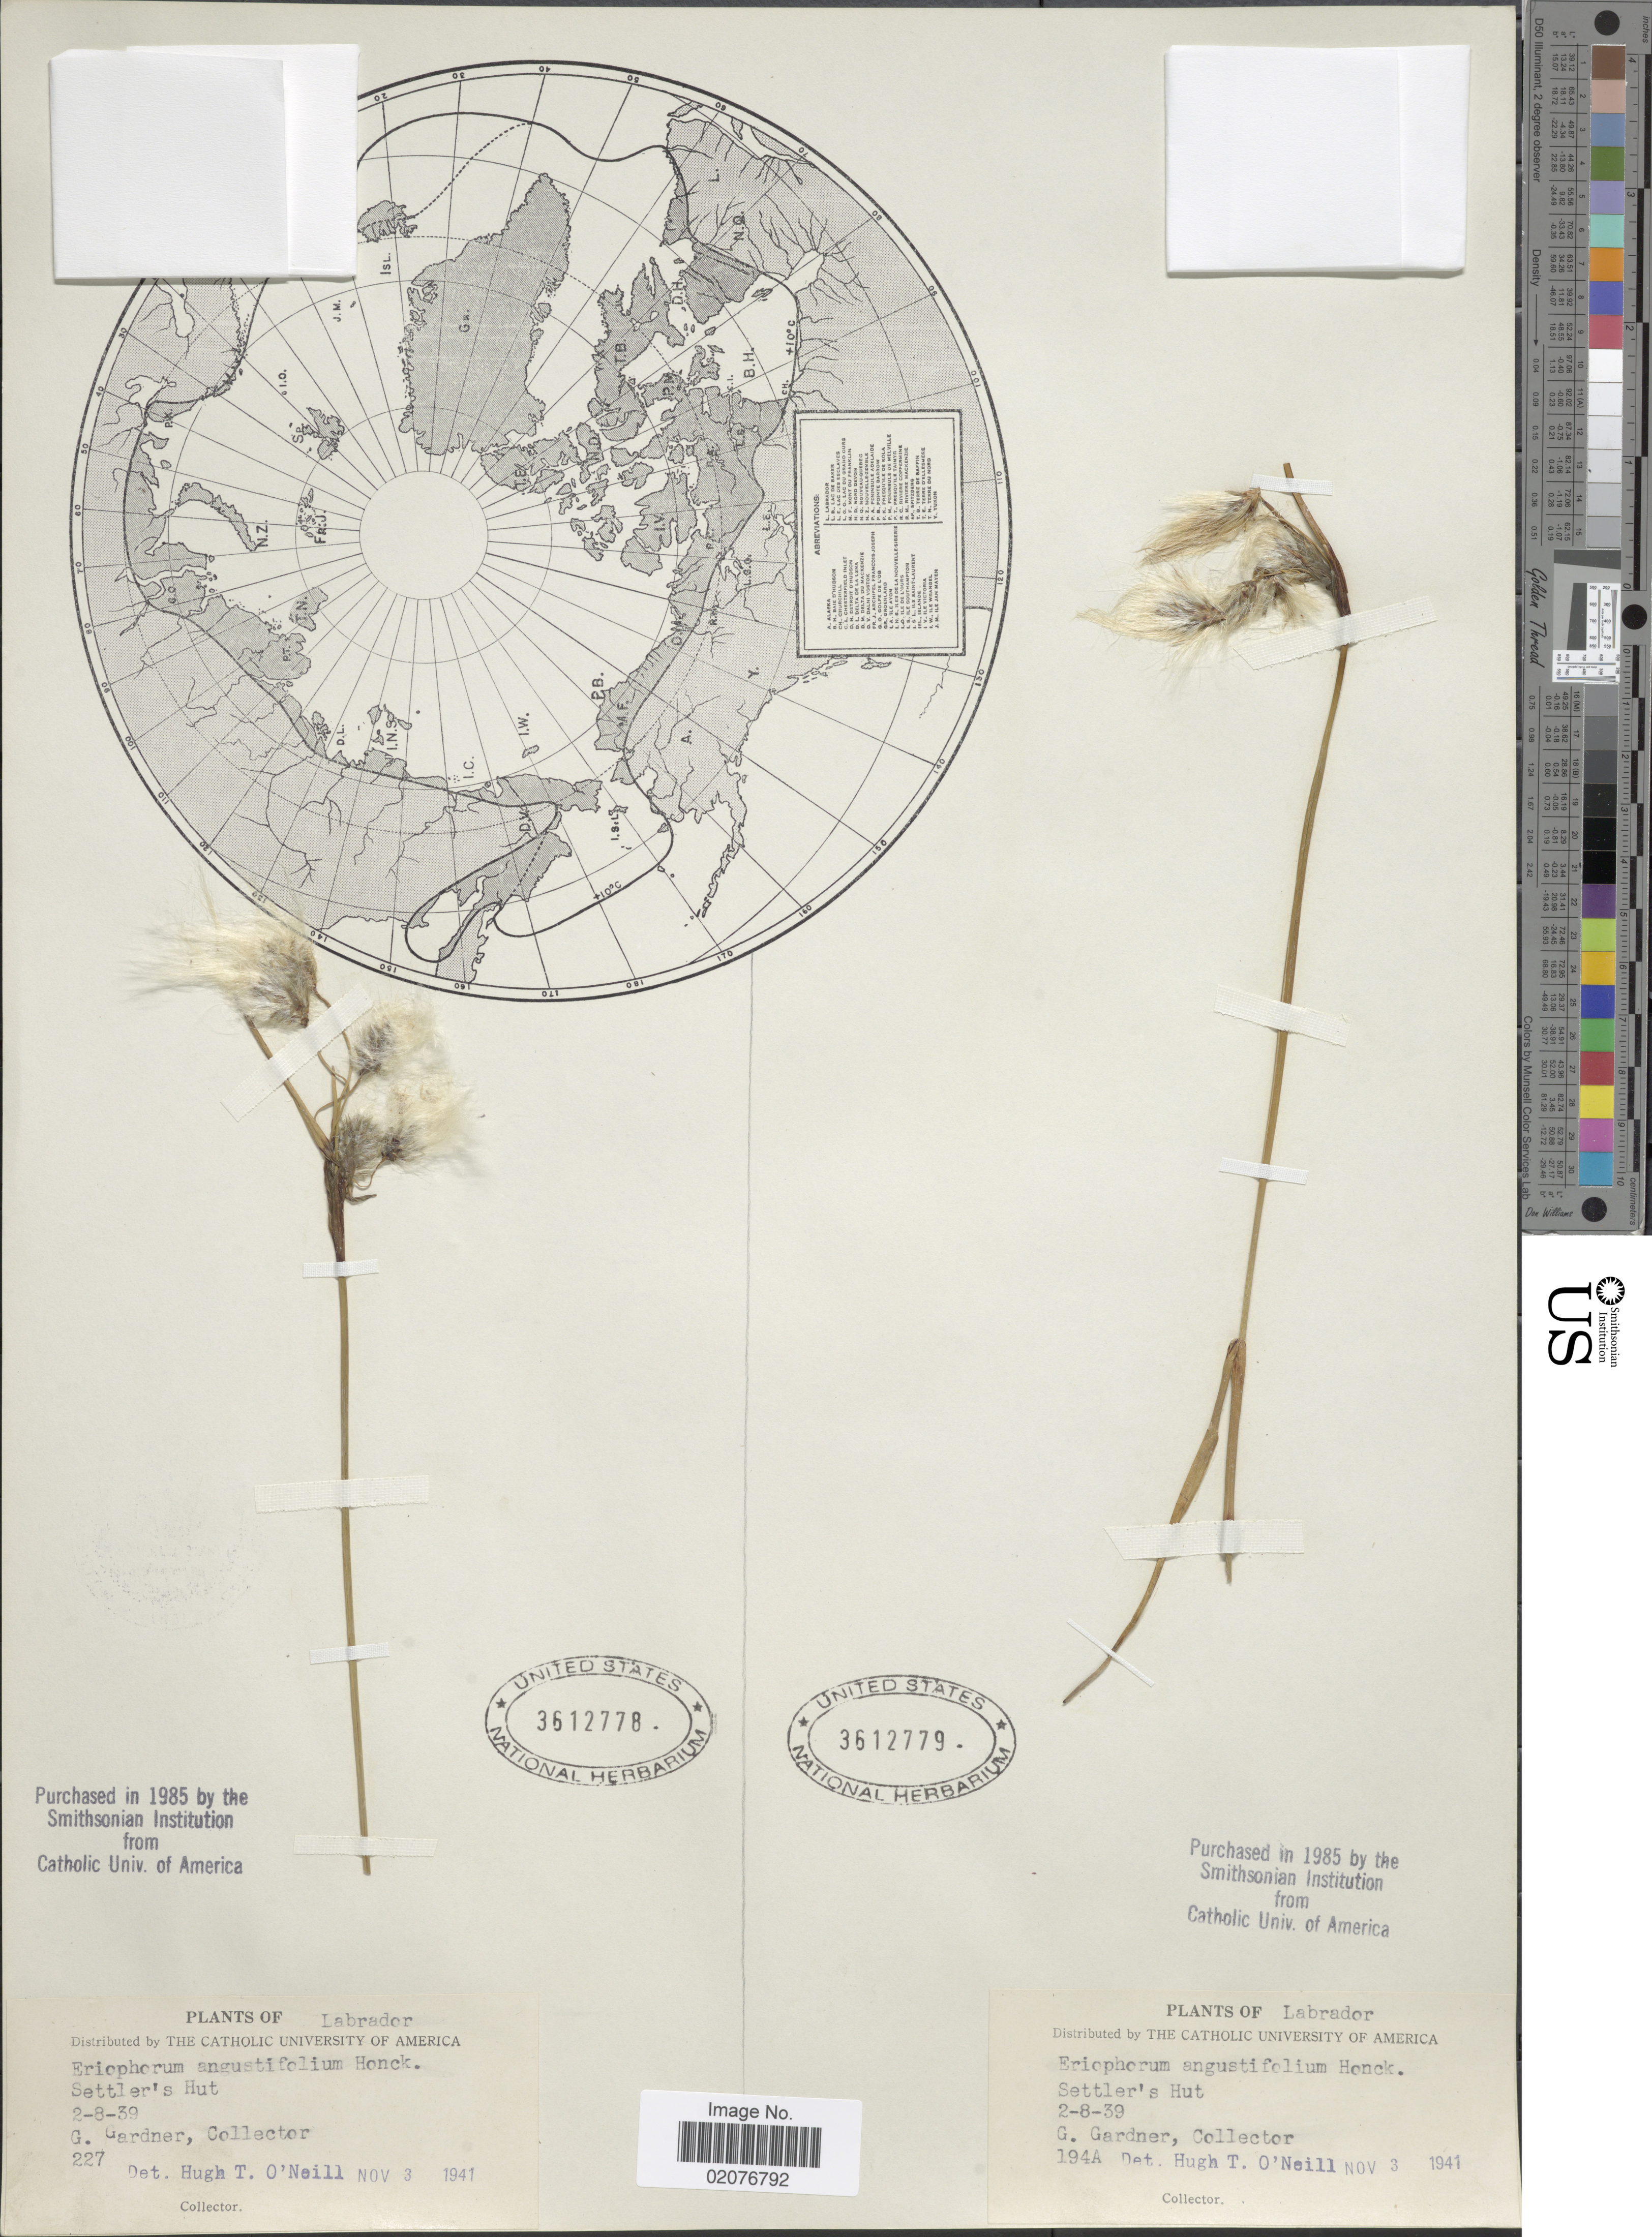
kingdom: Plantae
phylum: Tracheophyta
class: Liliopsida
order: Poales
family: Cyperaceae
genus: Eriophorum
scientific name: Eriophorum angustifolium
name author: Honck.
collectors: G. Gardner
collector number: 194A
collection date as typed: Transcribed d/m/y: 2/8/39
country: Canada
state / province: Newfoundland and Labrador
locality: Labrador, Settler's Hut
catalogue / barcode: US 3612779-2